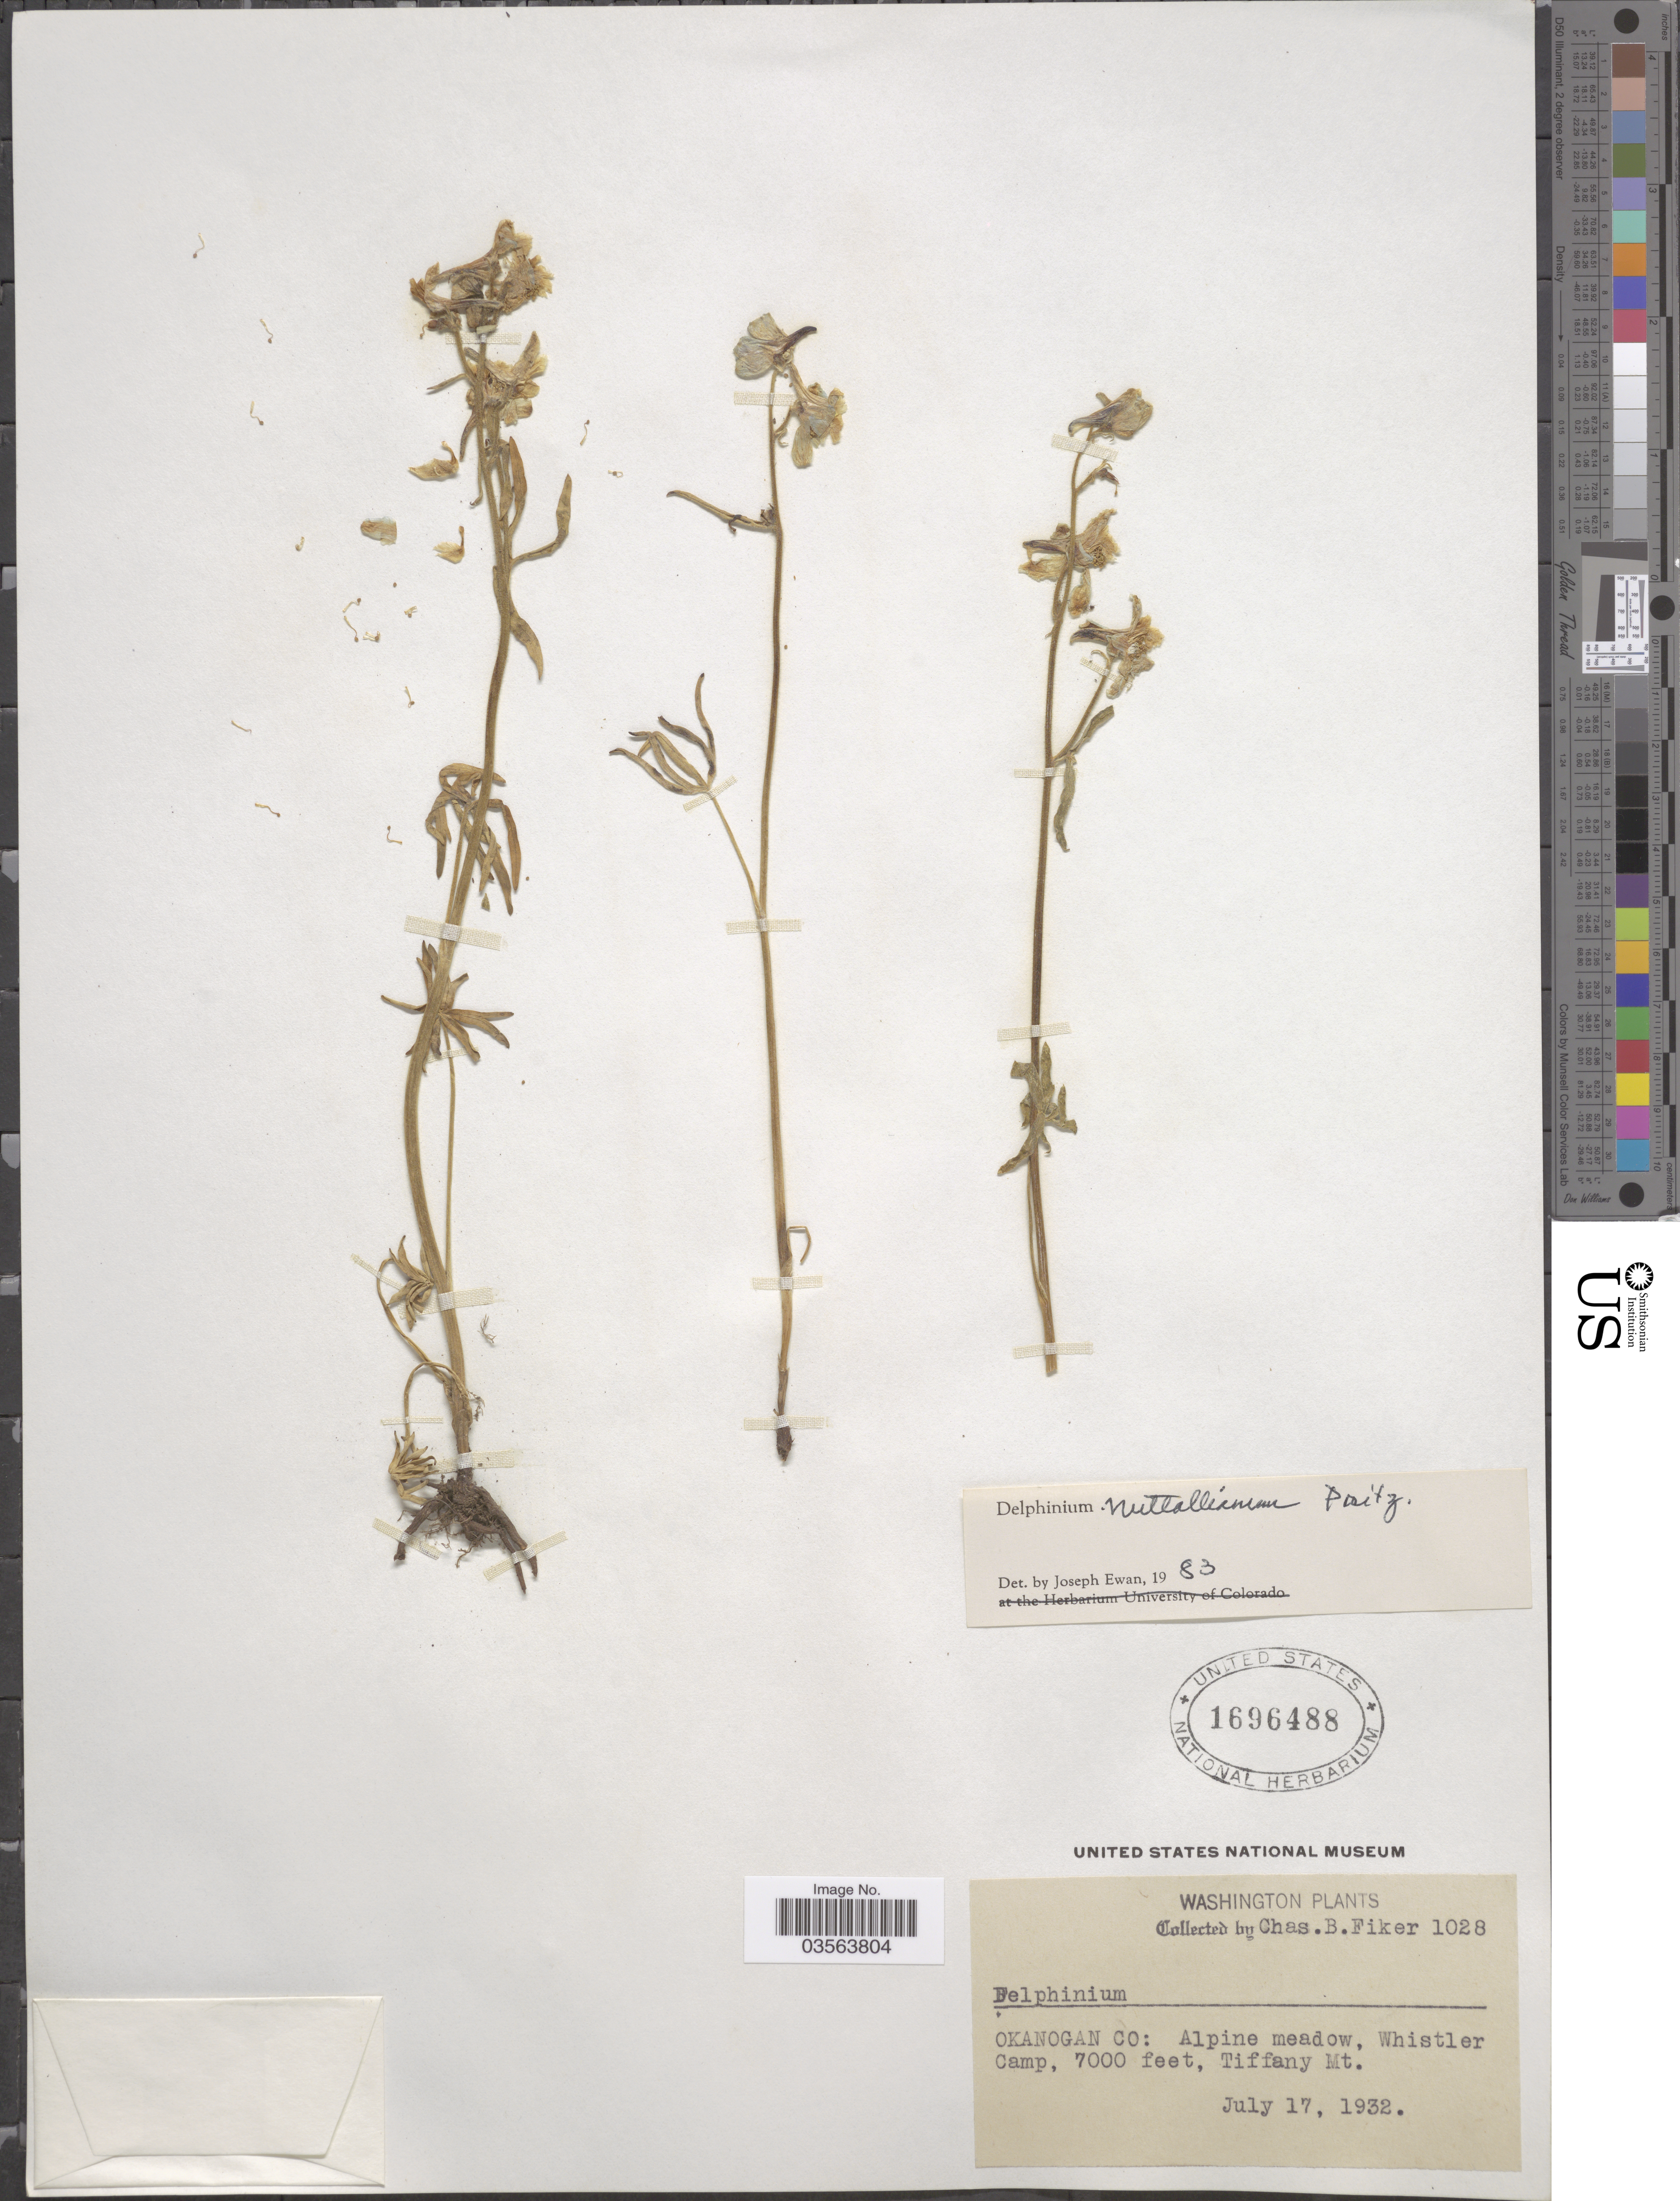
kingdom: Plantae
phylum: Tracheophyta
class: Magnoliopsida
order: Ranunculales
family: Ranunculaceae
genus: Delphinium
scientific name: Delphinium nuttallianum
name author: E. Pritz. ex Walpers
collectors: C. Fiker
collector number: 1028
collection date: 1932-07-17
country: United States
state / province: Washington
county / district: Okanogan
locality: Okanogan Co: Alpine meadow, Whistler Camp, Tiffany Mt.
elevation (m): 2134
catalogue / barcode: US 1696488